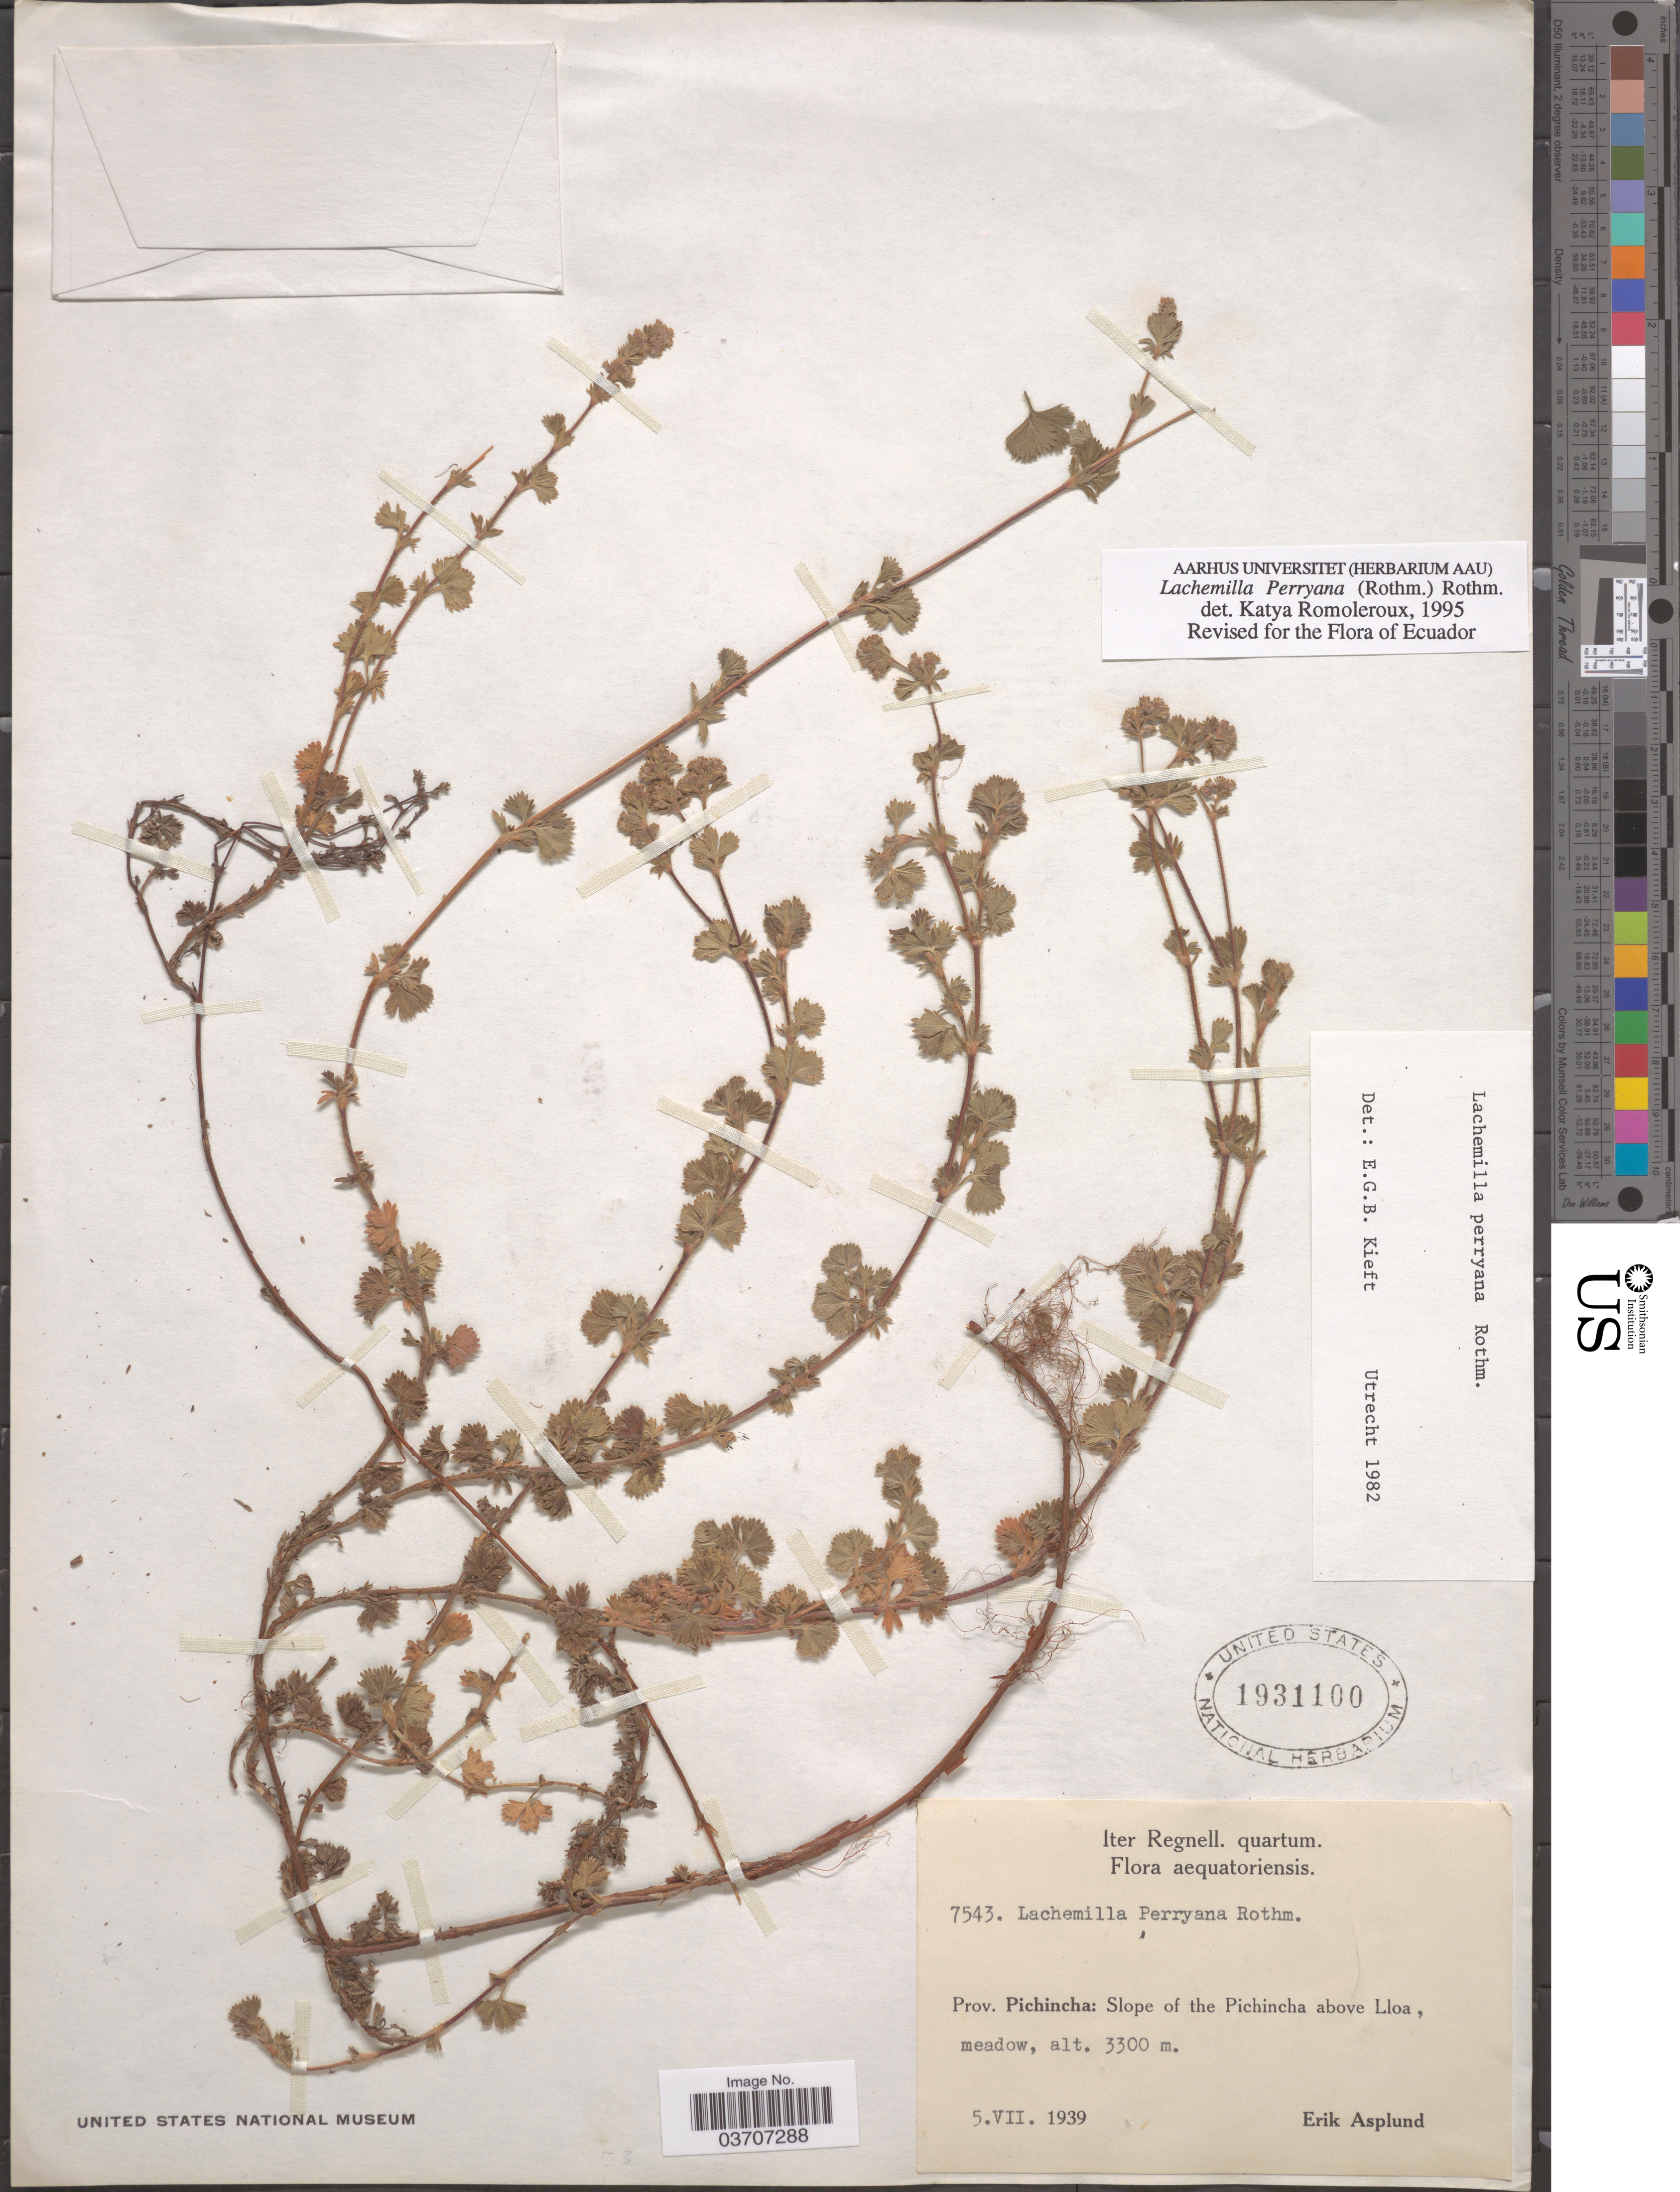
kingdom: Plantae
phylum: Tracheophyta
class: Magnoliopsida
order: Rosales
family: Rosaceae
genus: Lachemilla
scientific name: Lachemilla perryana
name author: Rothm.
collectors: E. Asplund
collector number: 7543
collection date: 1939-07-05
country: Ecuador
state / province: Pichincha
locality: Slope of the Pichincha above Lloa.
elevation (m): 3300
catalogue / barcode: US 1931100